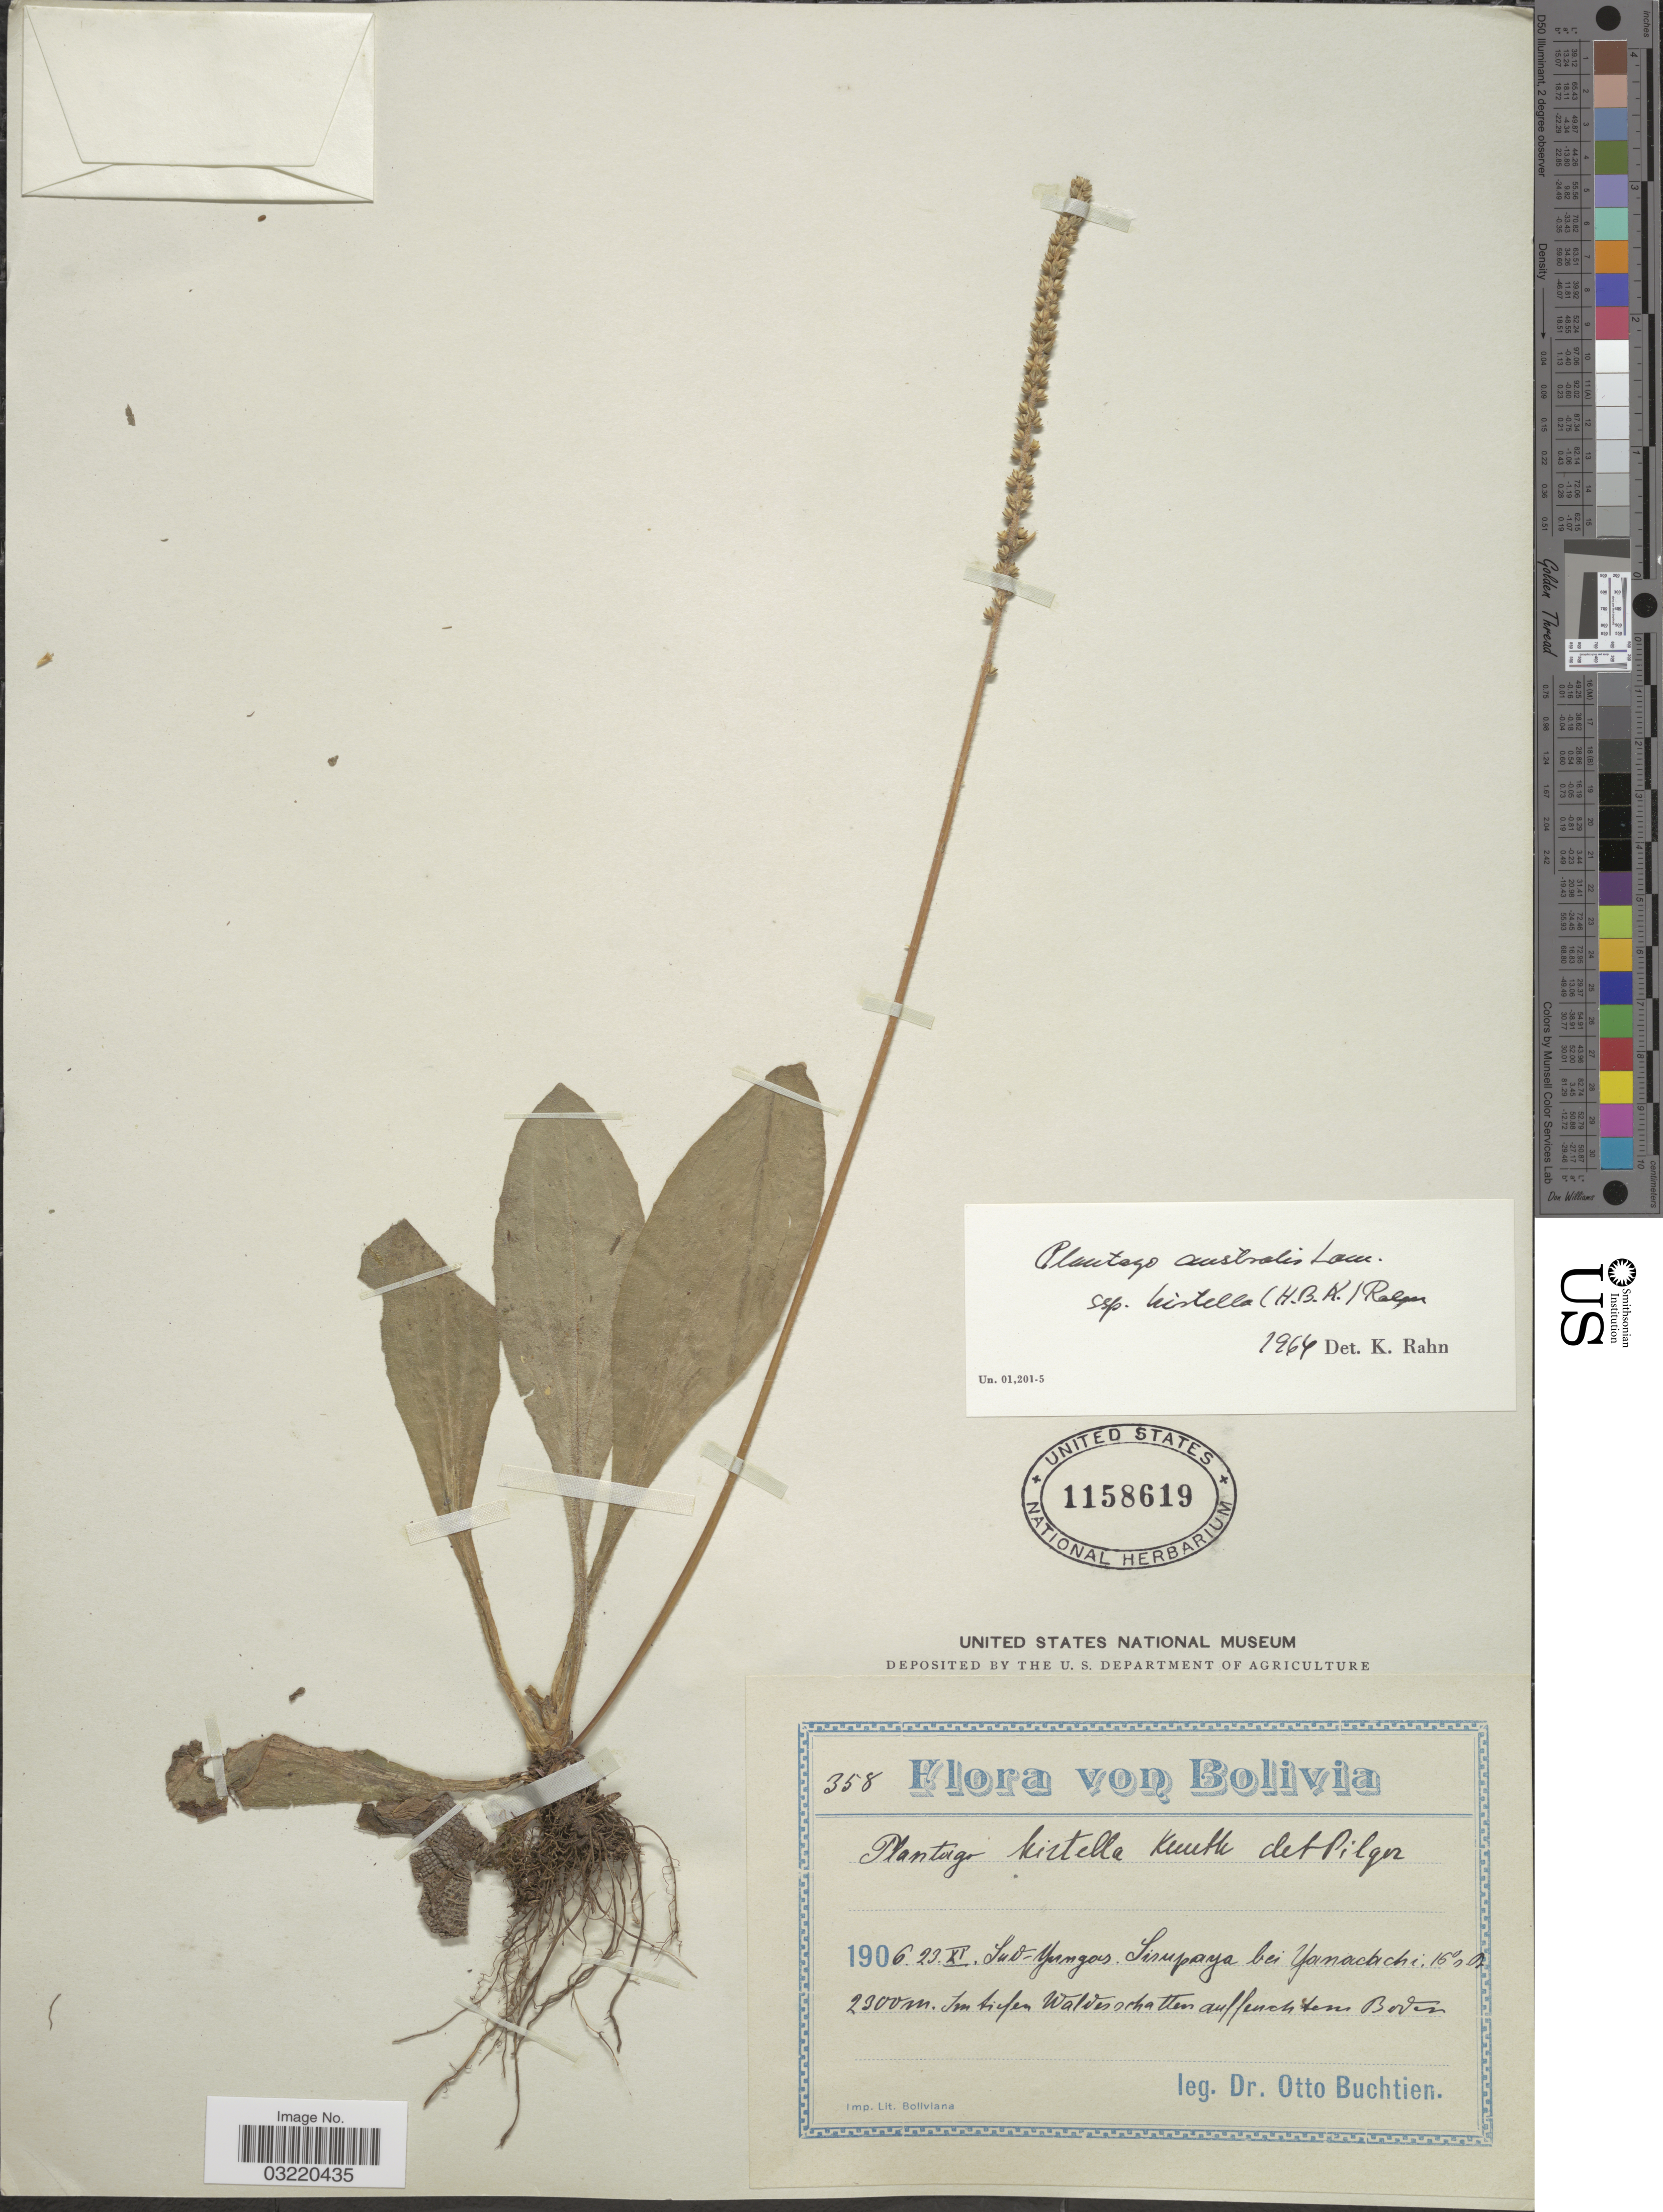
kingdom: Plantae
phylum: Tracheophyta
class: Magnoliopsida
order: Lamiales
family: Plantaginaceae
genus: Plantago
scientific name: Plantago australis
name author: Lam.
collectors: O. Buchtien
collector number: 358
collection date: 1906-11-23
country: Bolivia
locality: Sud-Yungas. Sirapaya bei Yanacachi: 16° s Br.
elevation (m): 2300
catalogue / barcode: US 1158619